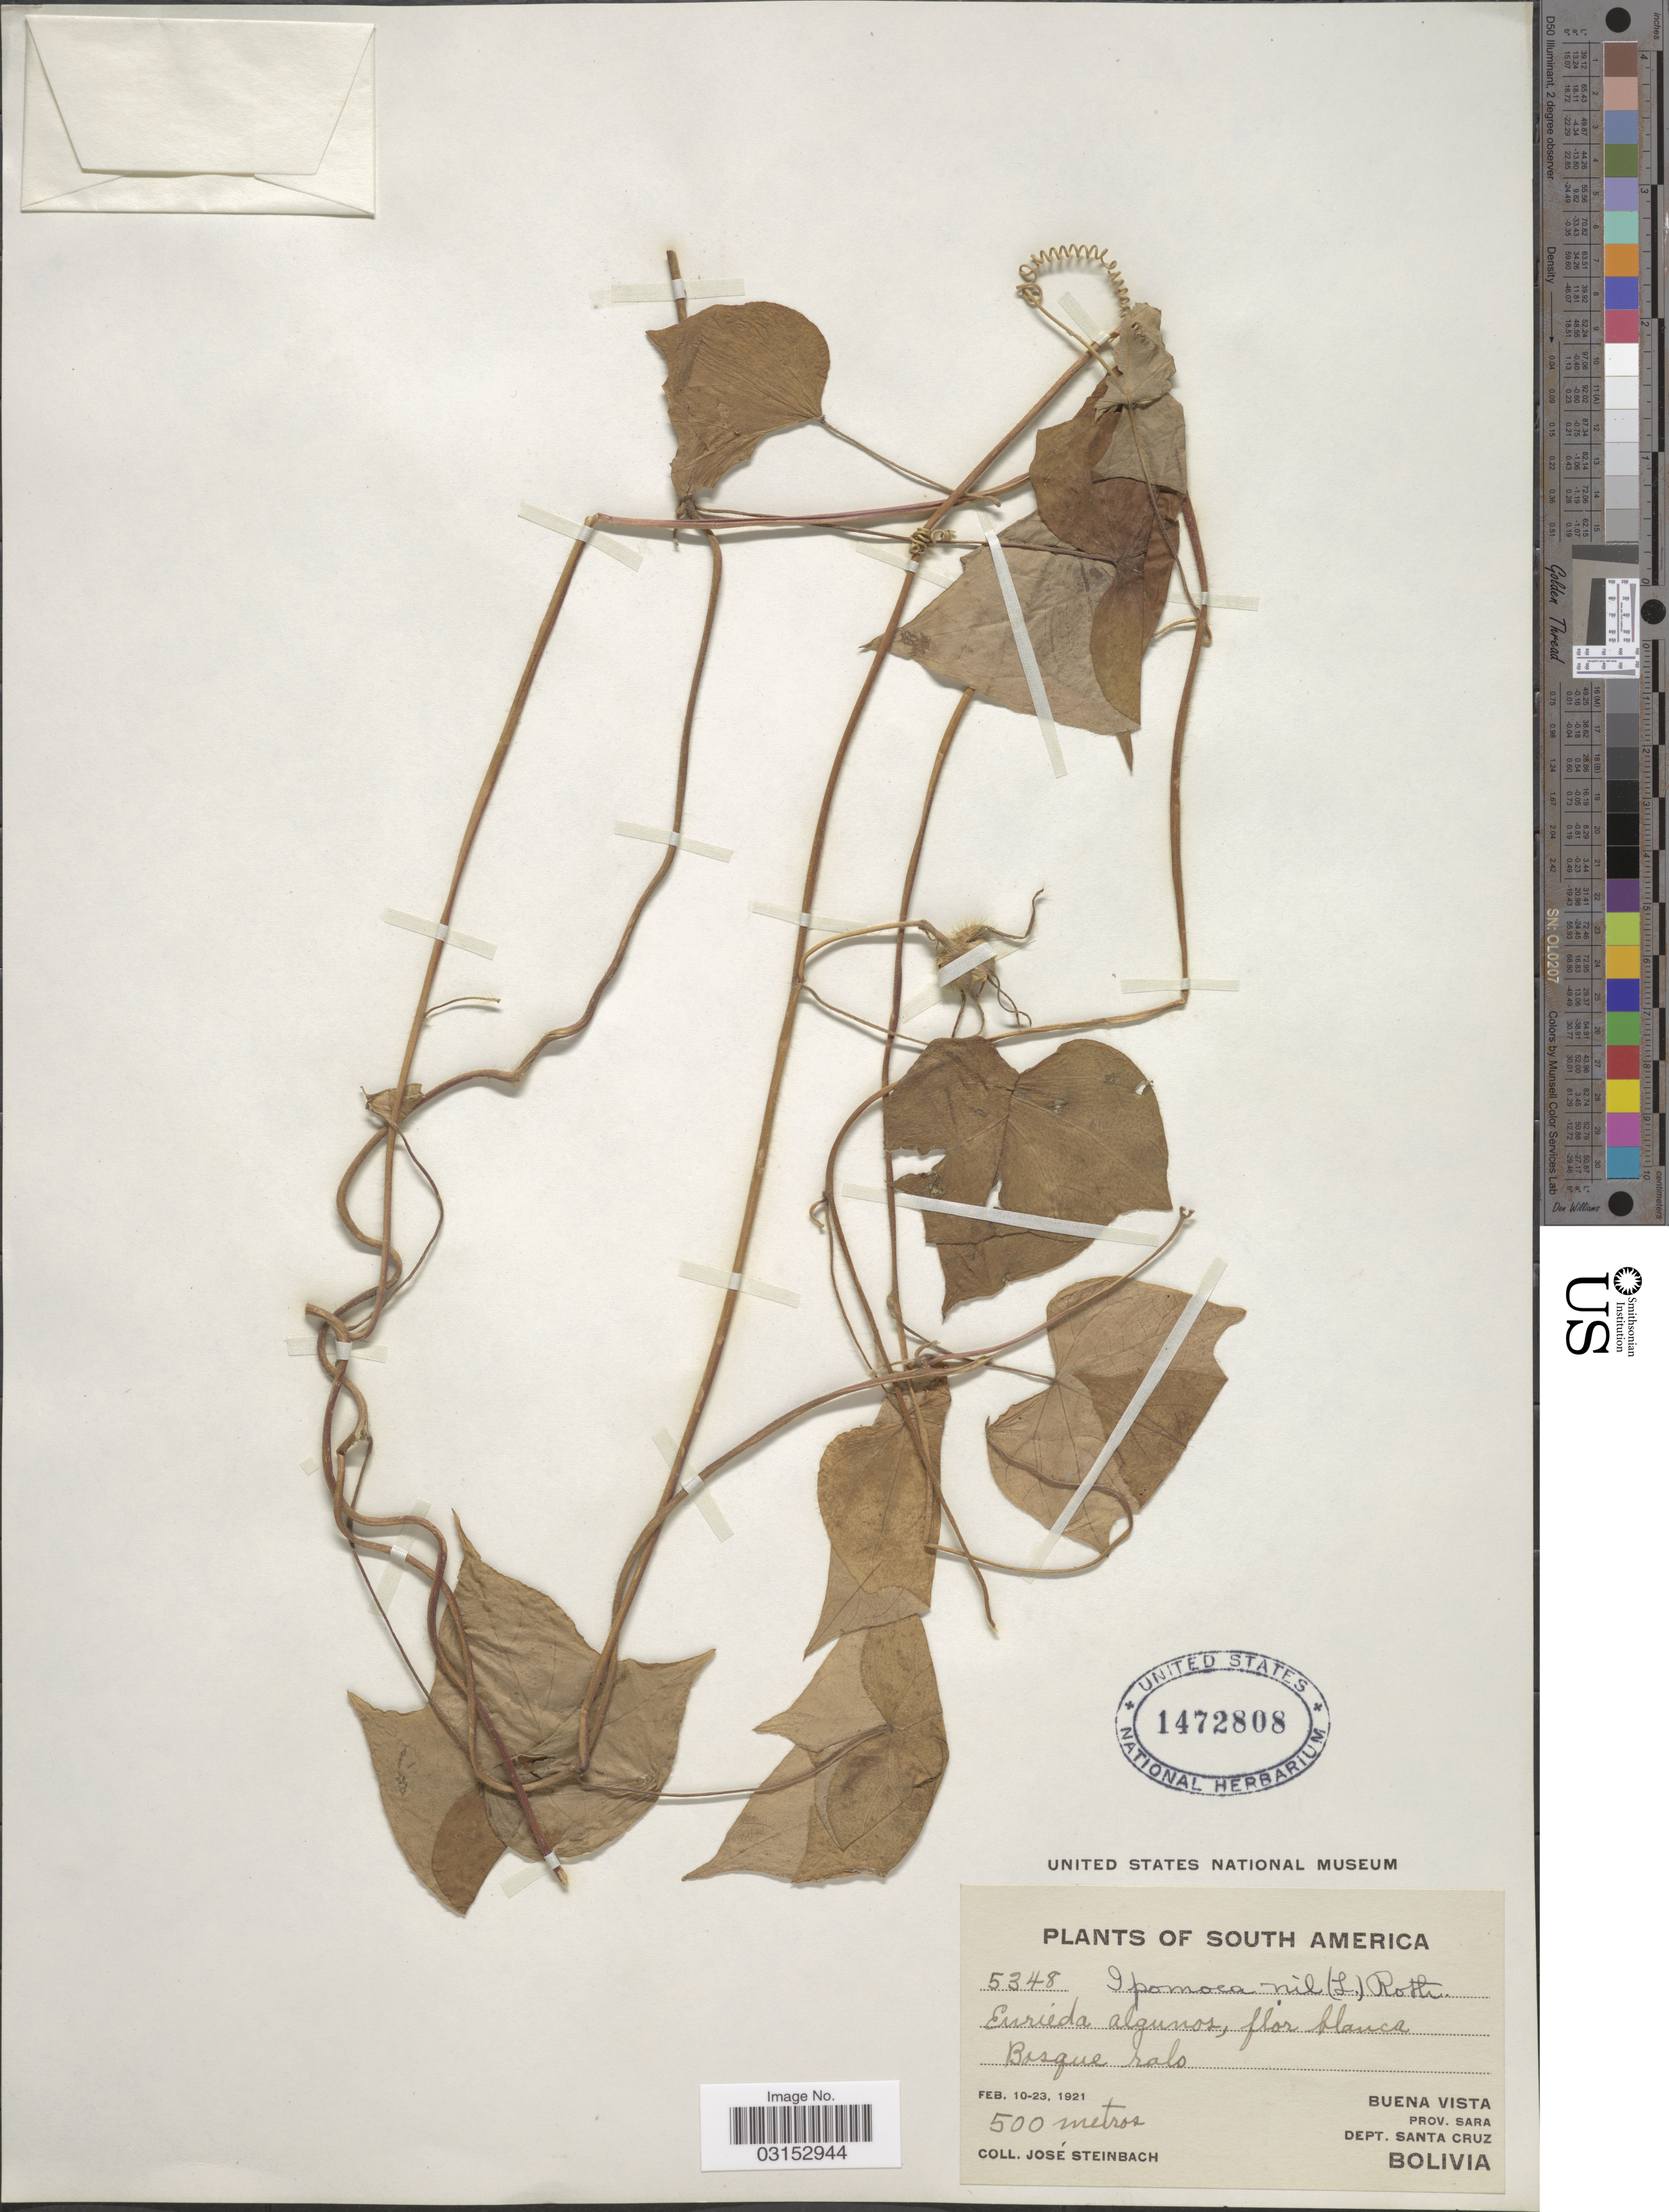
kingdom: Plantae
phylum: Tracheophyta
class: Magnoliopsida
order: Solanales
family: Convolvulaceae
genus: Ipomoea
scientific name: Ipomoea nil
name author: (L.) Roth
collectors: J. Steinbach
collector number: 5348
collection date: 1921-02-10/1921-02-23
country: Bolivia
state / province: Santa Cruz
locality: Buena Vista. Prov. Sara. Dept. Santa Cruz.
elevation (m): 500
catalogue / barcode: US 1472808